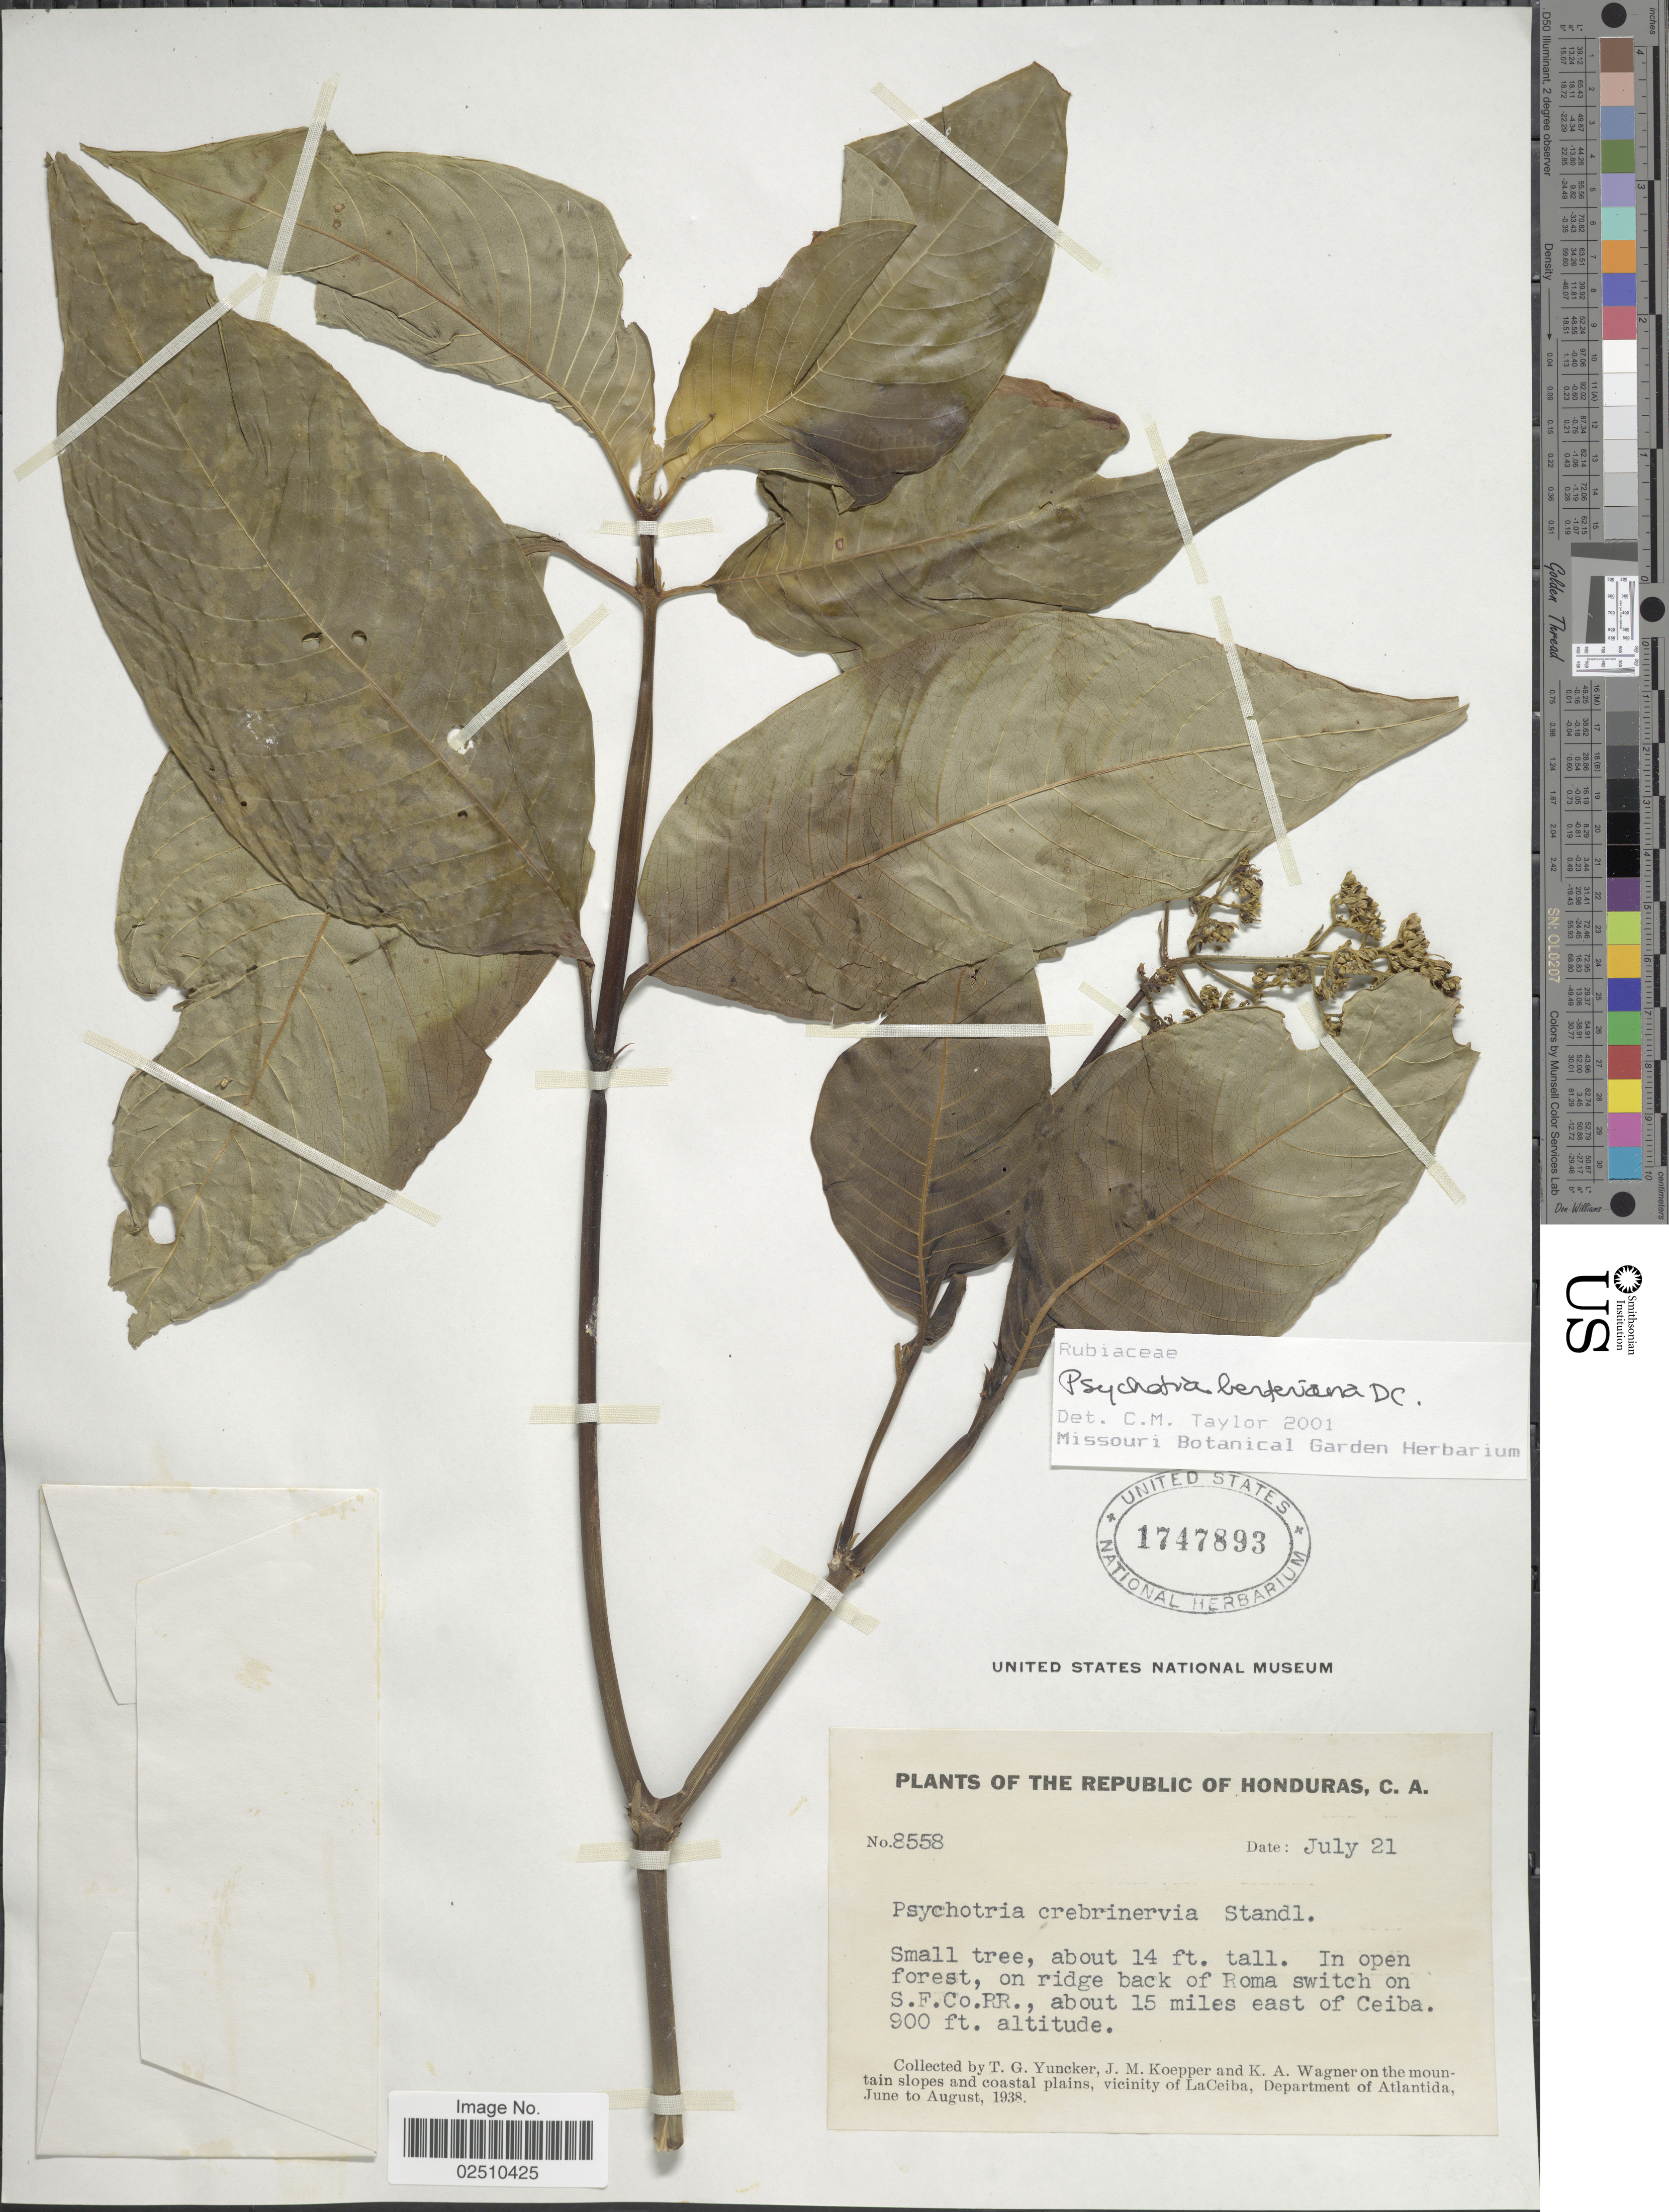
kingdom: Plantae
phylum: Tracheophyta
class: Magnoliopsida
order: Gentianales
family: Rubiaceae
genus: Psychotria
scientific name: Psychotria berteroana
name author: DC.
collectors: T. G. Yuncker, J. M. Koepper & K. A. Wagner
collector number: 8558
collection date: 1938-07-21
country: Honduras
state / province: Atlántida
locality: Republic of Honduras, on ridge back of Roma switch on S.F. Co. RR., about 15 miles east of Ceiba, on the mountain slopes and coastal plains, Vicinity of La Ceiba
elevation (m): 274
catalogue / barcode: US 1747893